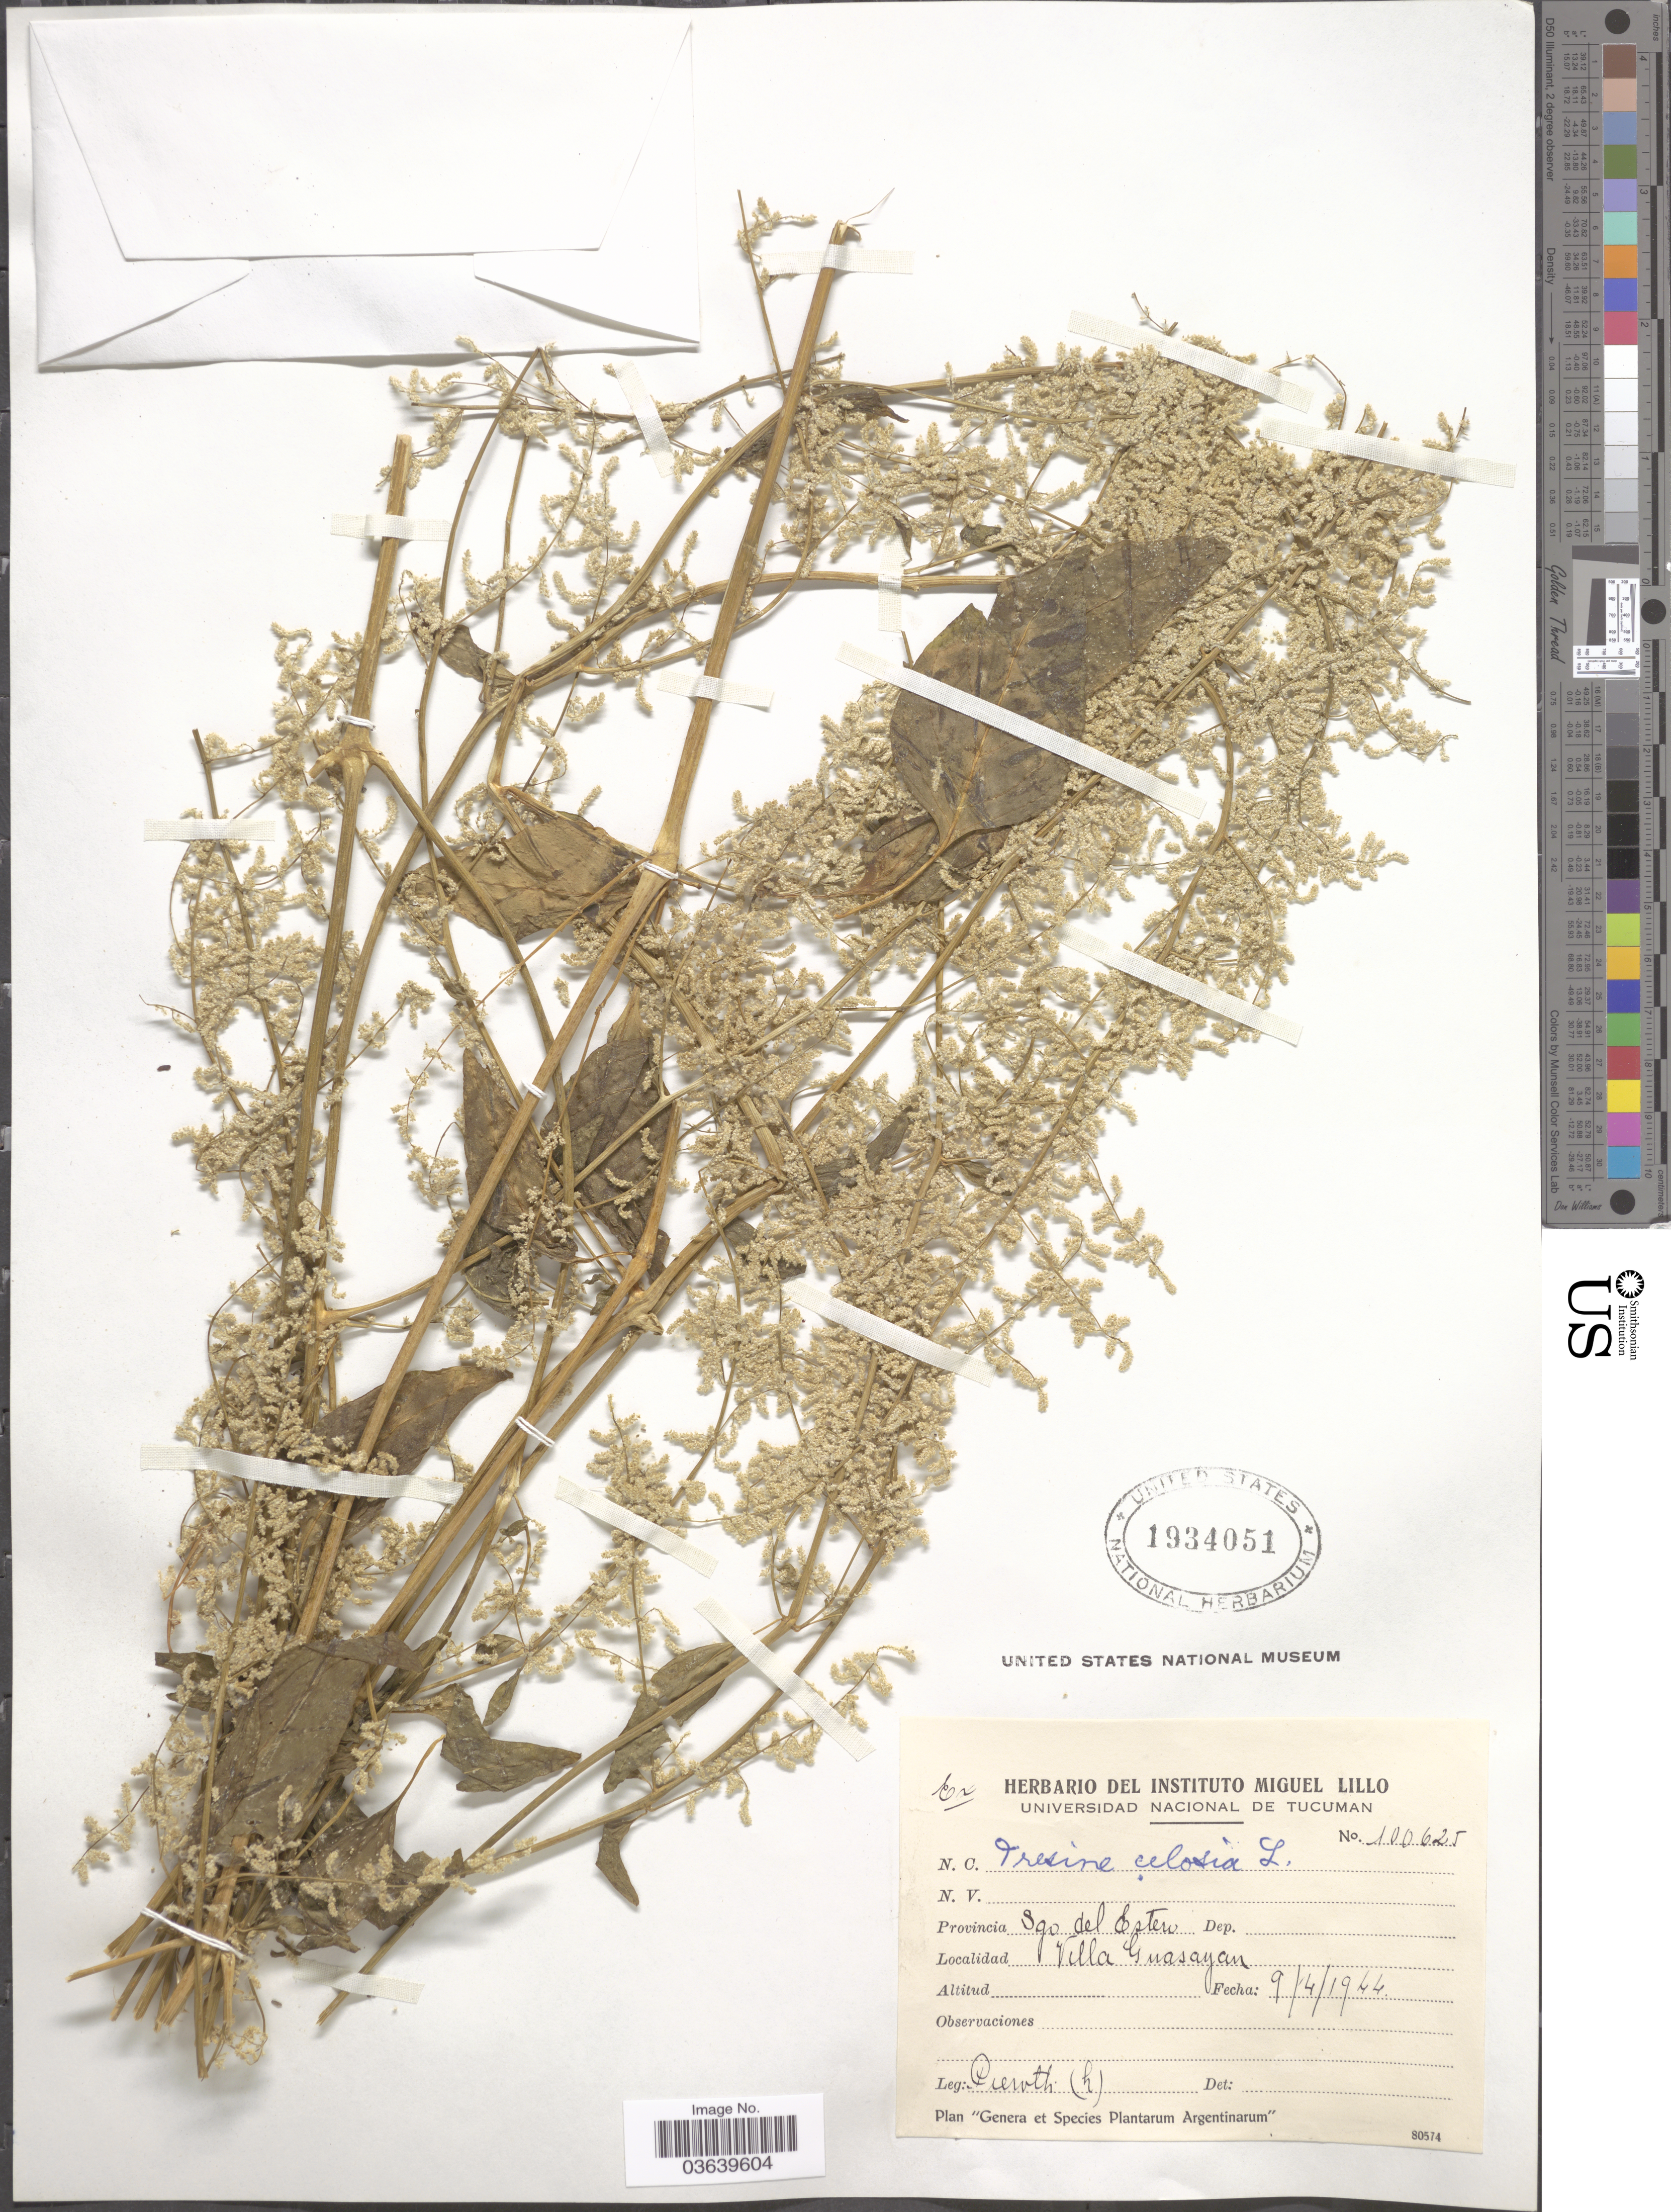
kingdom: Plantae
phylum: Tracheophyta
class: Magnoliopsida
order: Caryophyllales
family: Amaranthaceae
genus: Iresine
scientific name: Iresine diffusa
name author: Humb. & Bonpl. ex Willd.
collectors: Pierotti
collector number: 100625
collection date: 1944-04-09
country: Argentina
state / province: Santiago del Estero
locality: Villa Guasayan.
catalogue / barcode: US 1934051